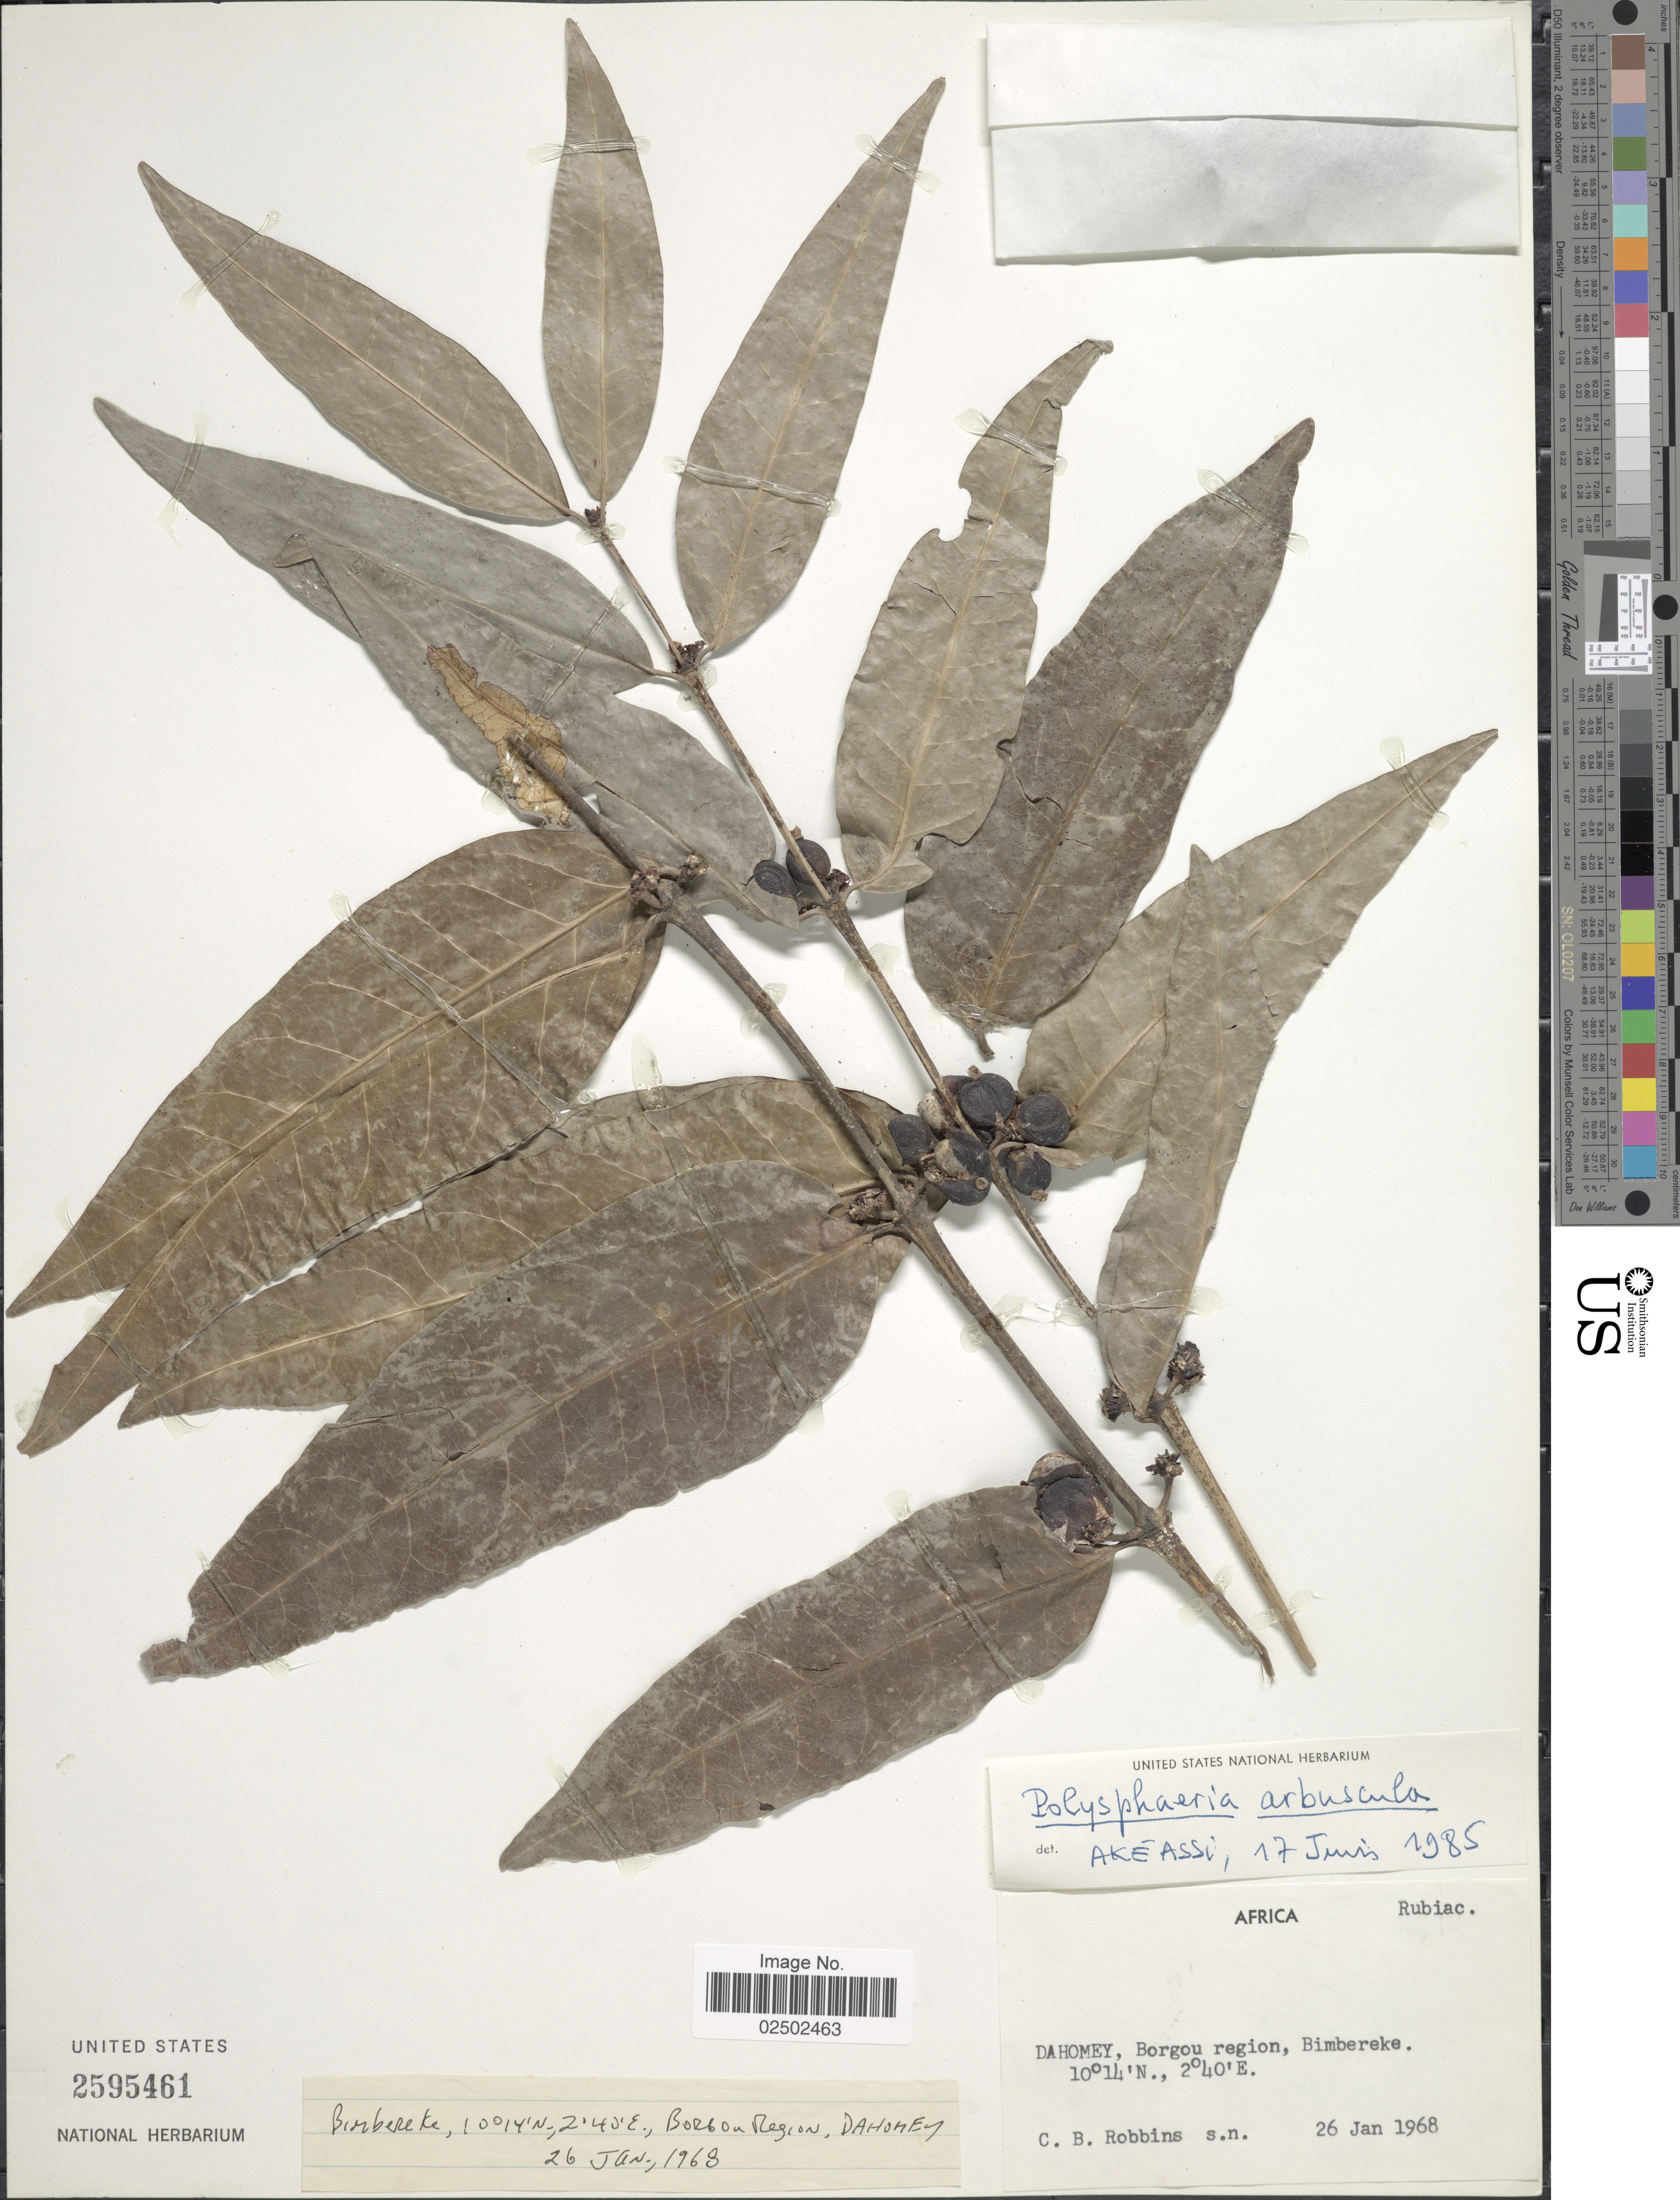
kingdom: Plantae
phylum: Tracheophyta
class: Magnoliopsida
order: Gentianales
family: Rubiaceae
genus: Polysphaeria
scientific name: Polysphaeria arbuscula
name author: K. Schum.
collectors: C. Robbins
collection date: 1968-01-26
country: Benin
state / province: Borgou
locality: Dahomey, Bimbereke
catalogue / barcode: US 2595461